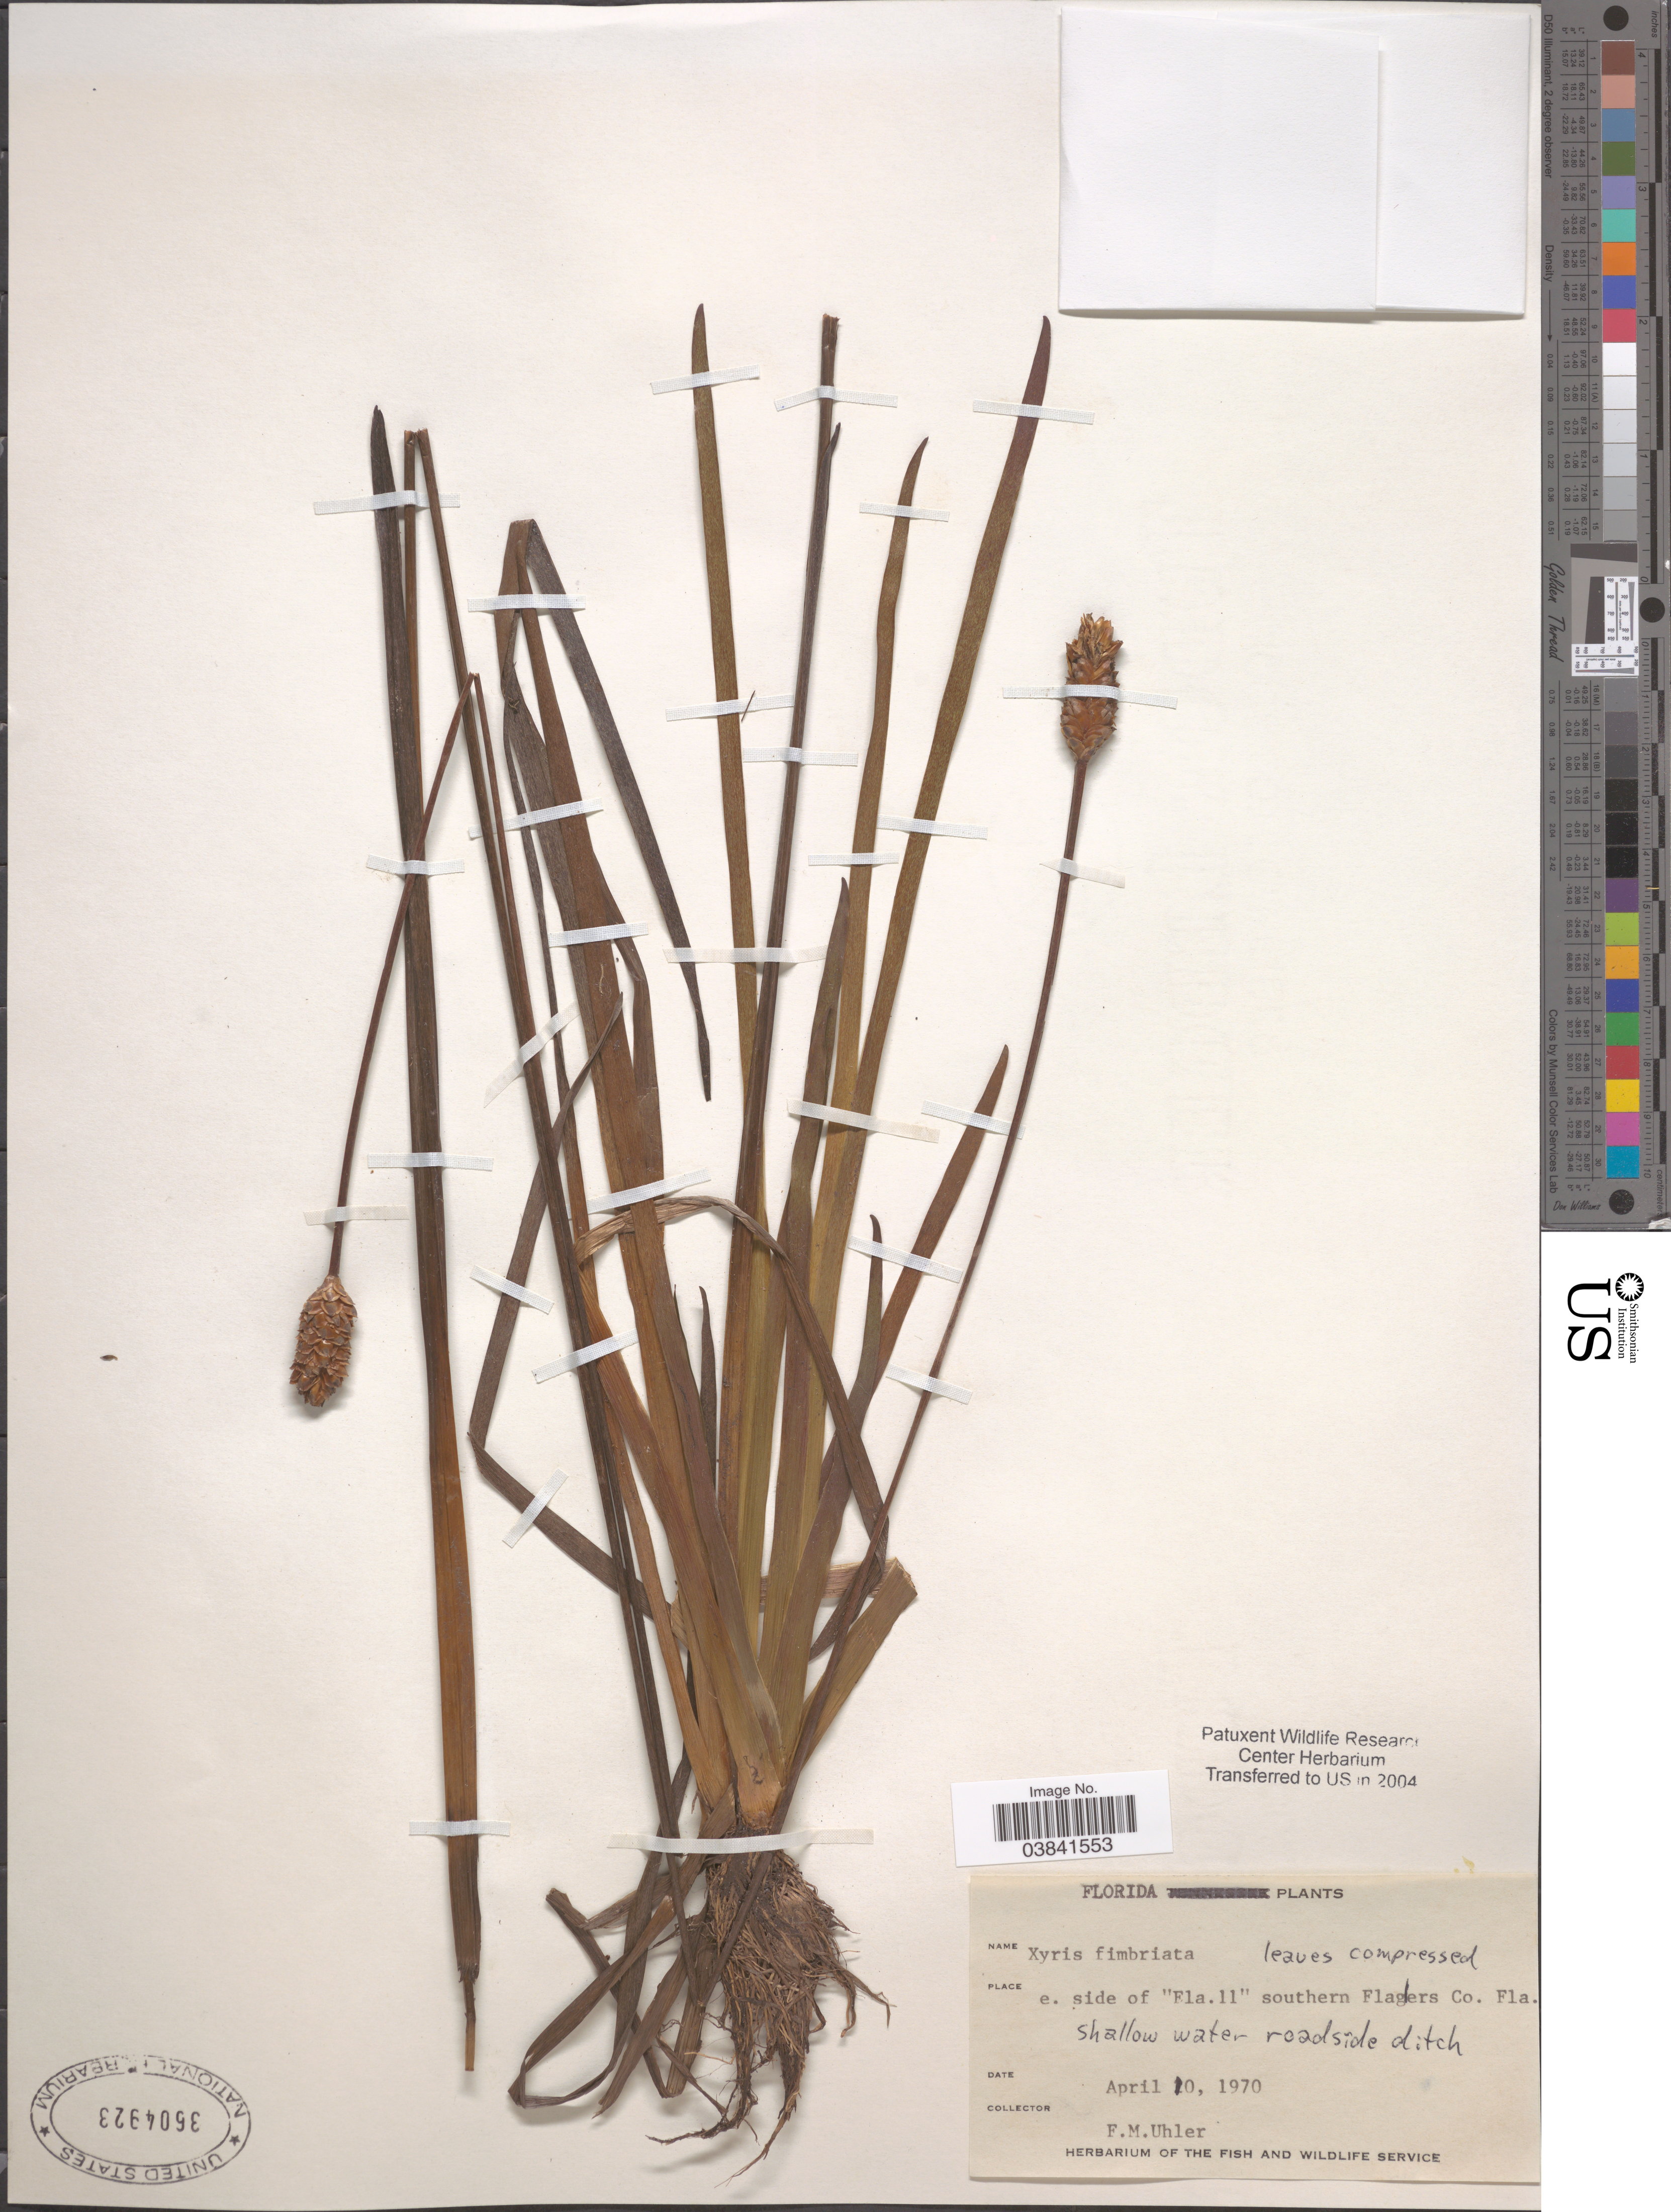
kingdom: Plantae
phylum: Tracheophyta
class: Liliopsida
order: Poales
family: Xyridaceae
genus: Xyris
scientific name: Xyris fimbriata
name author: Elliott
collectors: F. M. Uhler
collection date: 1970-04-10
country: United States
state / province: Florida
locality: E. side of "Ela. 11" southern Flaglers Co.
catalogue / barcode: US 3604923